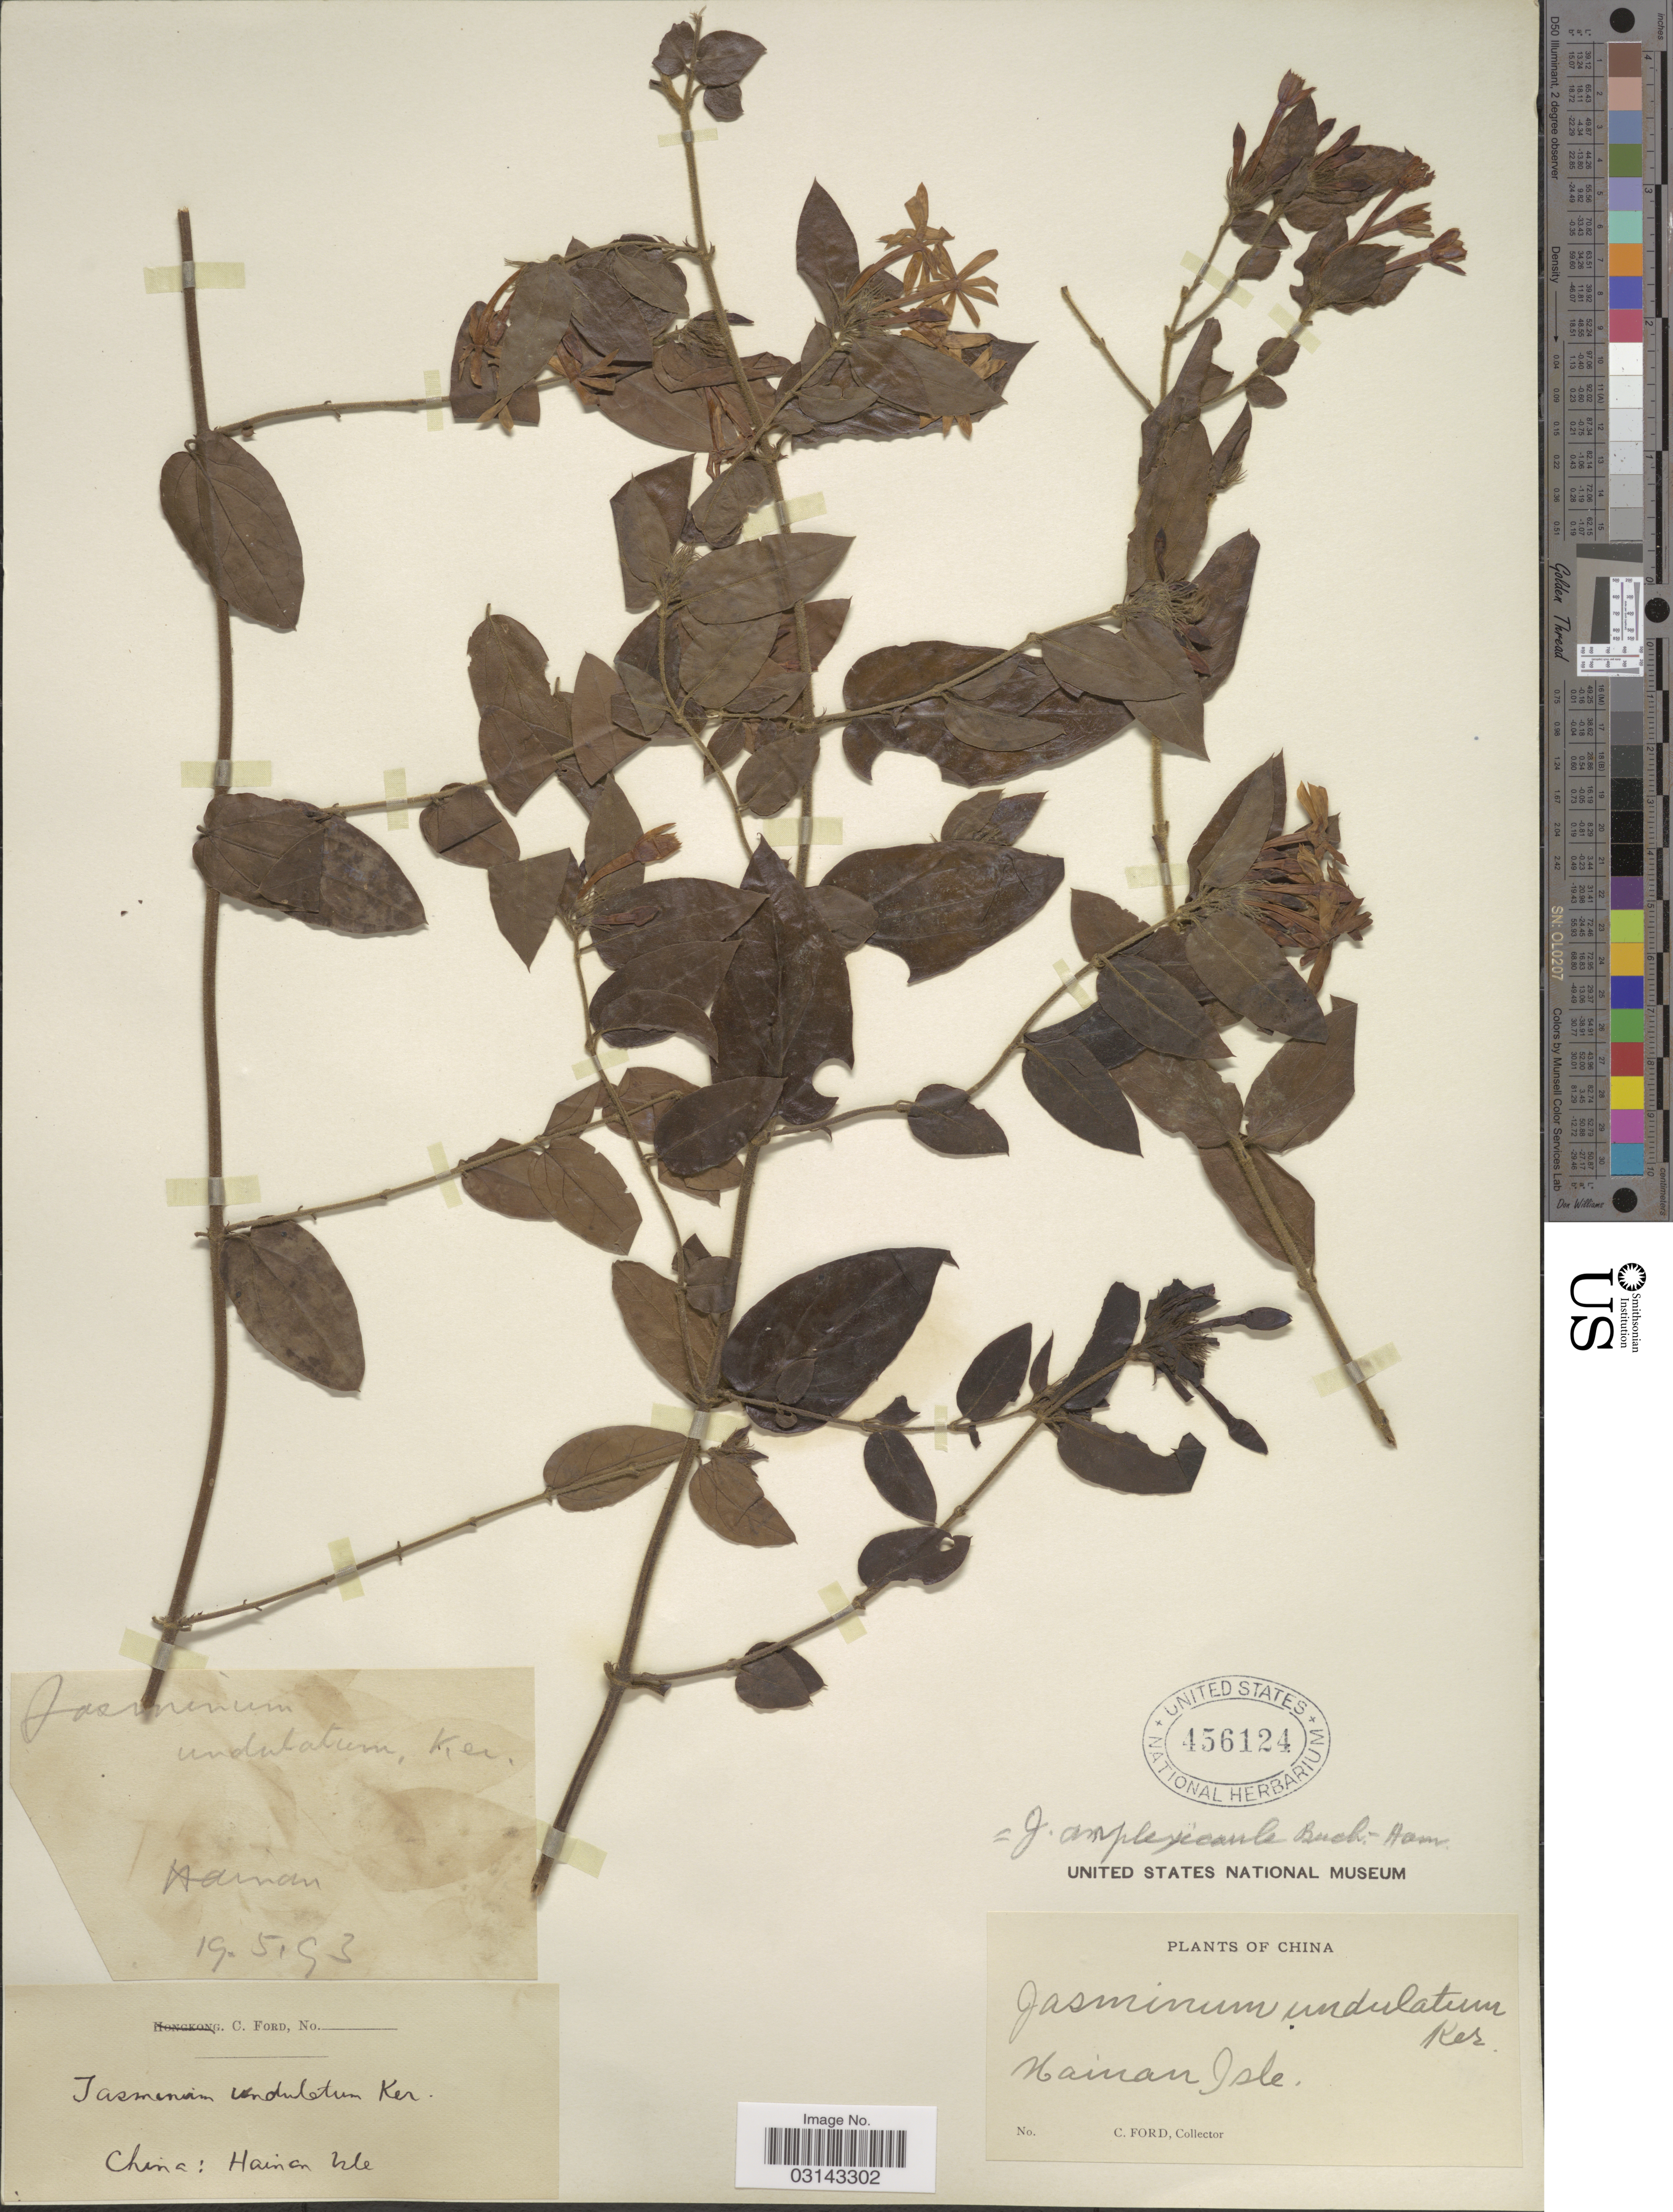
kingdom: Plantae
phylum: Tracheophyta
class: Magnoliopsida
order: Lamiales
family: Oleaceae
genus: Jasminum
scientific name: Jasminum elongatum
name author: (P.J. Bergius) Willd.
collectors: C. Ford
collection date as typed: Transcribed d/m/y: 19/5/93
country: China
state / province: Hainan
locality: Hainan Isle.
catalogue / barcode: US 456124